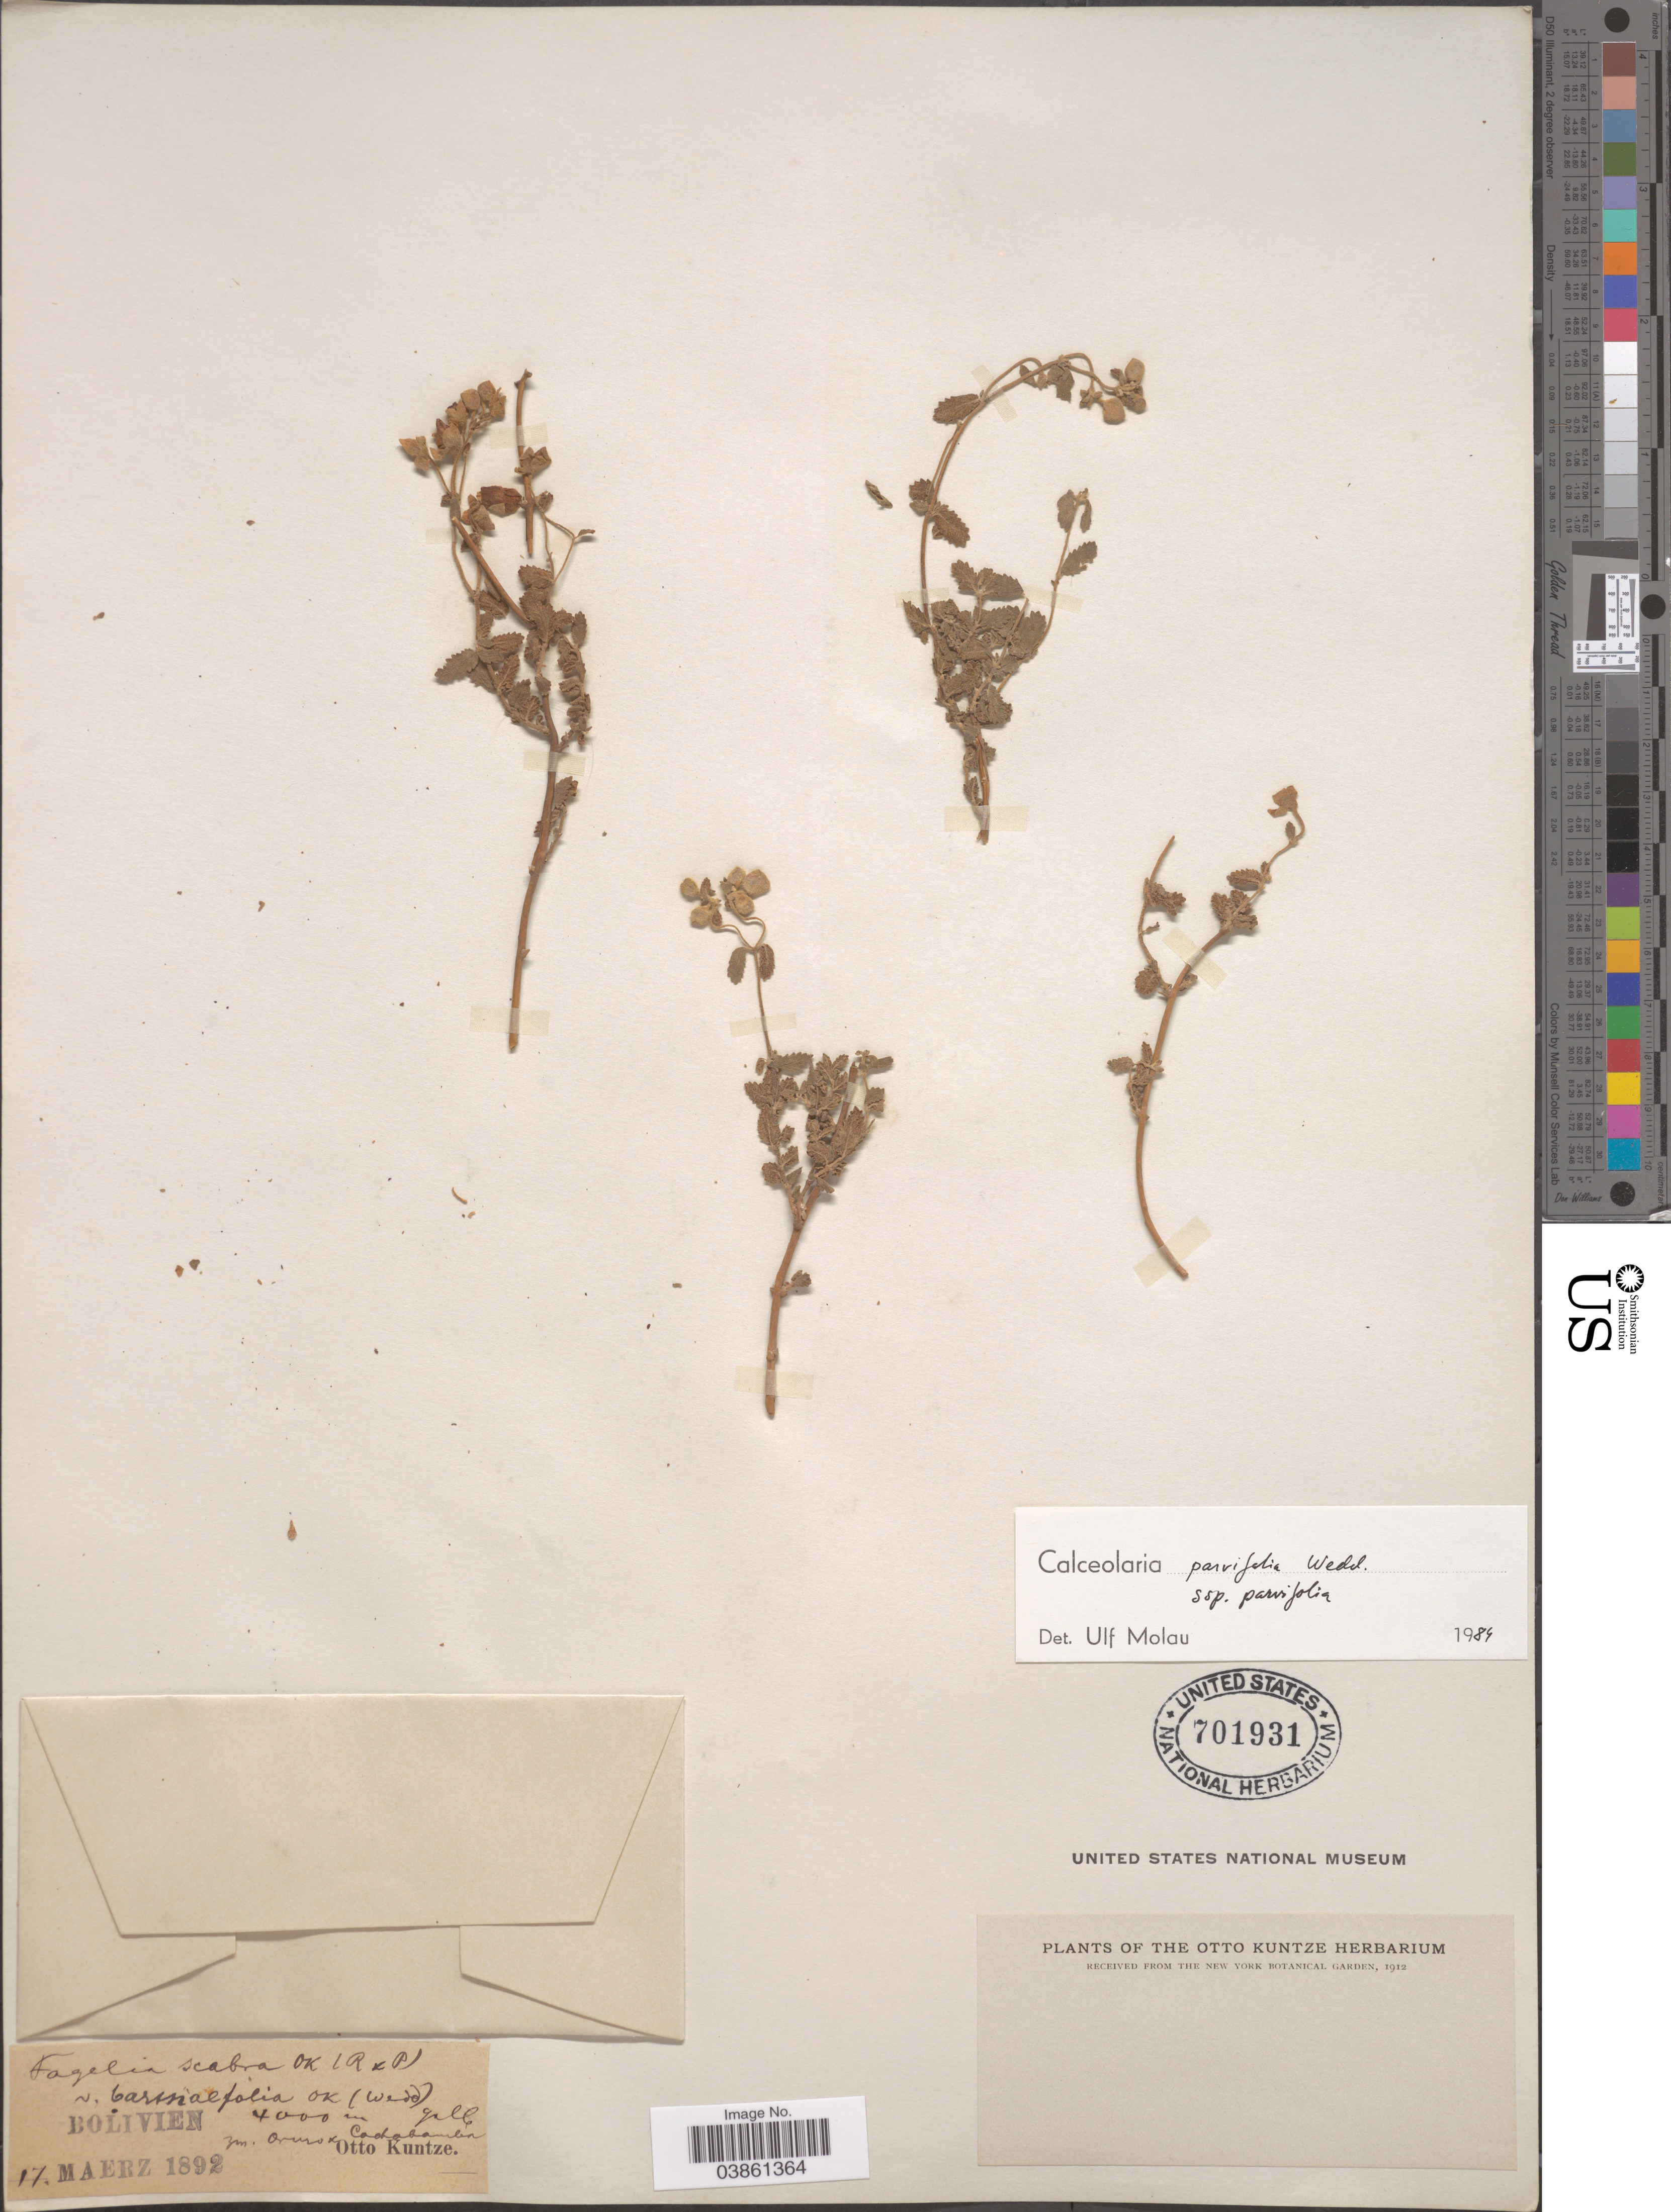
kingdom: Plantae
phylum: Tracheophyta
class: Magnoliopsida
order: Lamiales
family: Calceolariaceae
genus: Calceolaria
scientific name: Calceolaria parvifolia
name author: Wedd.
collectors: C.E.O. Kuntze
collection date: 1892-03-17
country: Bolivia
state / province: Cochabamba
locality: Zw. Oruro & Cochabamba.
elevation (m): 4000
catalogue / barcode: US 701931